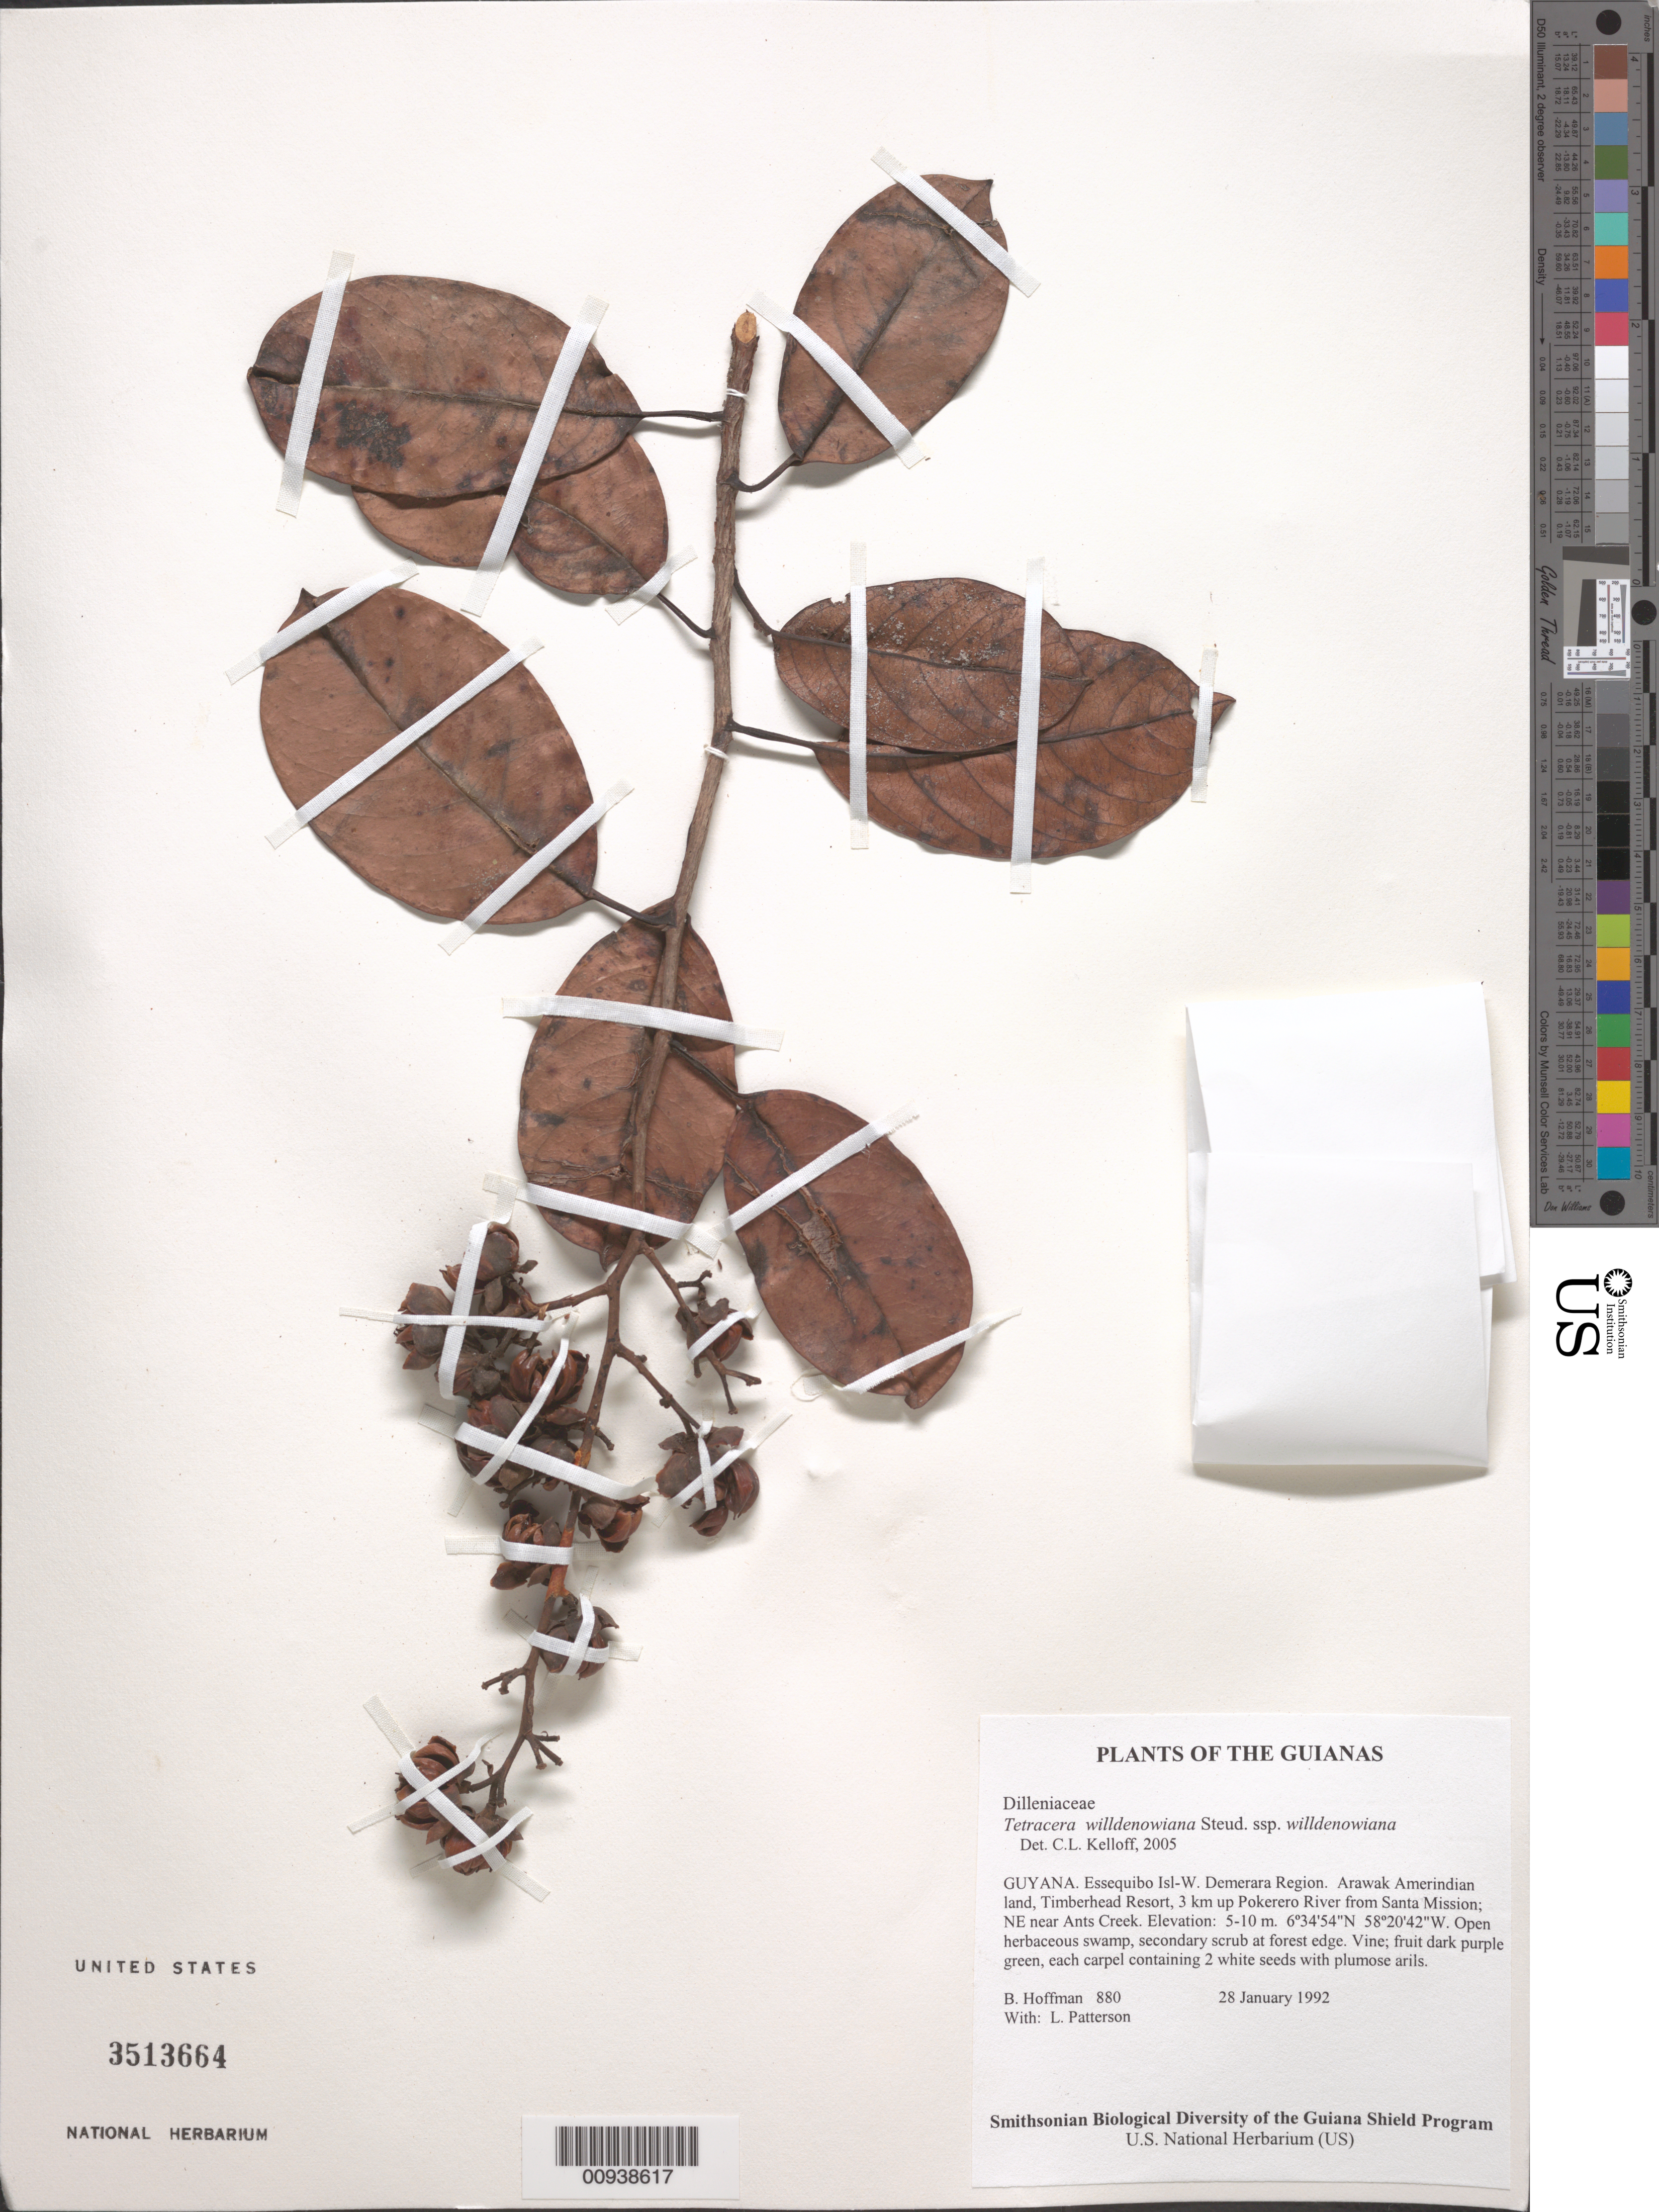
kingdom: Plantae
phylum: Tracheophyta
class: Magnoliopsida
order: Dilleniales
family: Dilleniaceae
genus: Tetracera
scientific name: Tetracera willdenowiana subsp. willdenowiana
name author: Steud.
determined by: Kelloff, Carol L., (US), Smithsonian Institution - National Museum of Natural History (UNITED STATES)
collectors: B. Hoffman & L. Patterson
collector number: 880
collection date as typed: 28 January 1992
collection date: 1992-01-28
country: Guyana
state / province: Essequibo Isl-W. Demerara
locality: Arawak Amerindian land, Timberhead Resort, 3 km up Pokerero River from Santa Mission; NE near Ants Creek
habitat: Open herbaceous swamp, secondary scrub at forest edge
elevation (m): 5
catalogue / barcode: US 3513664